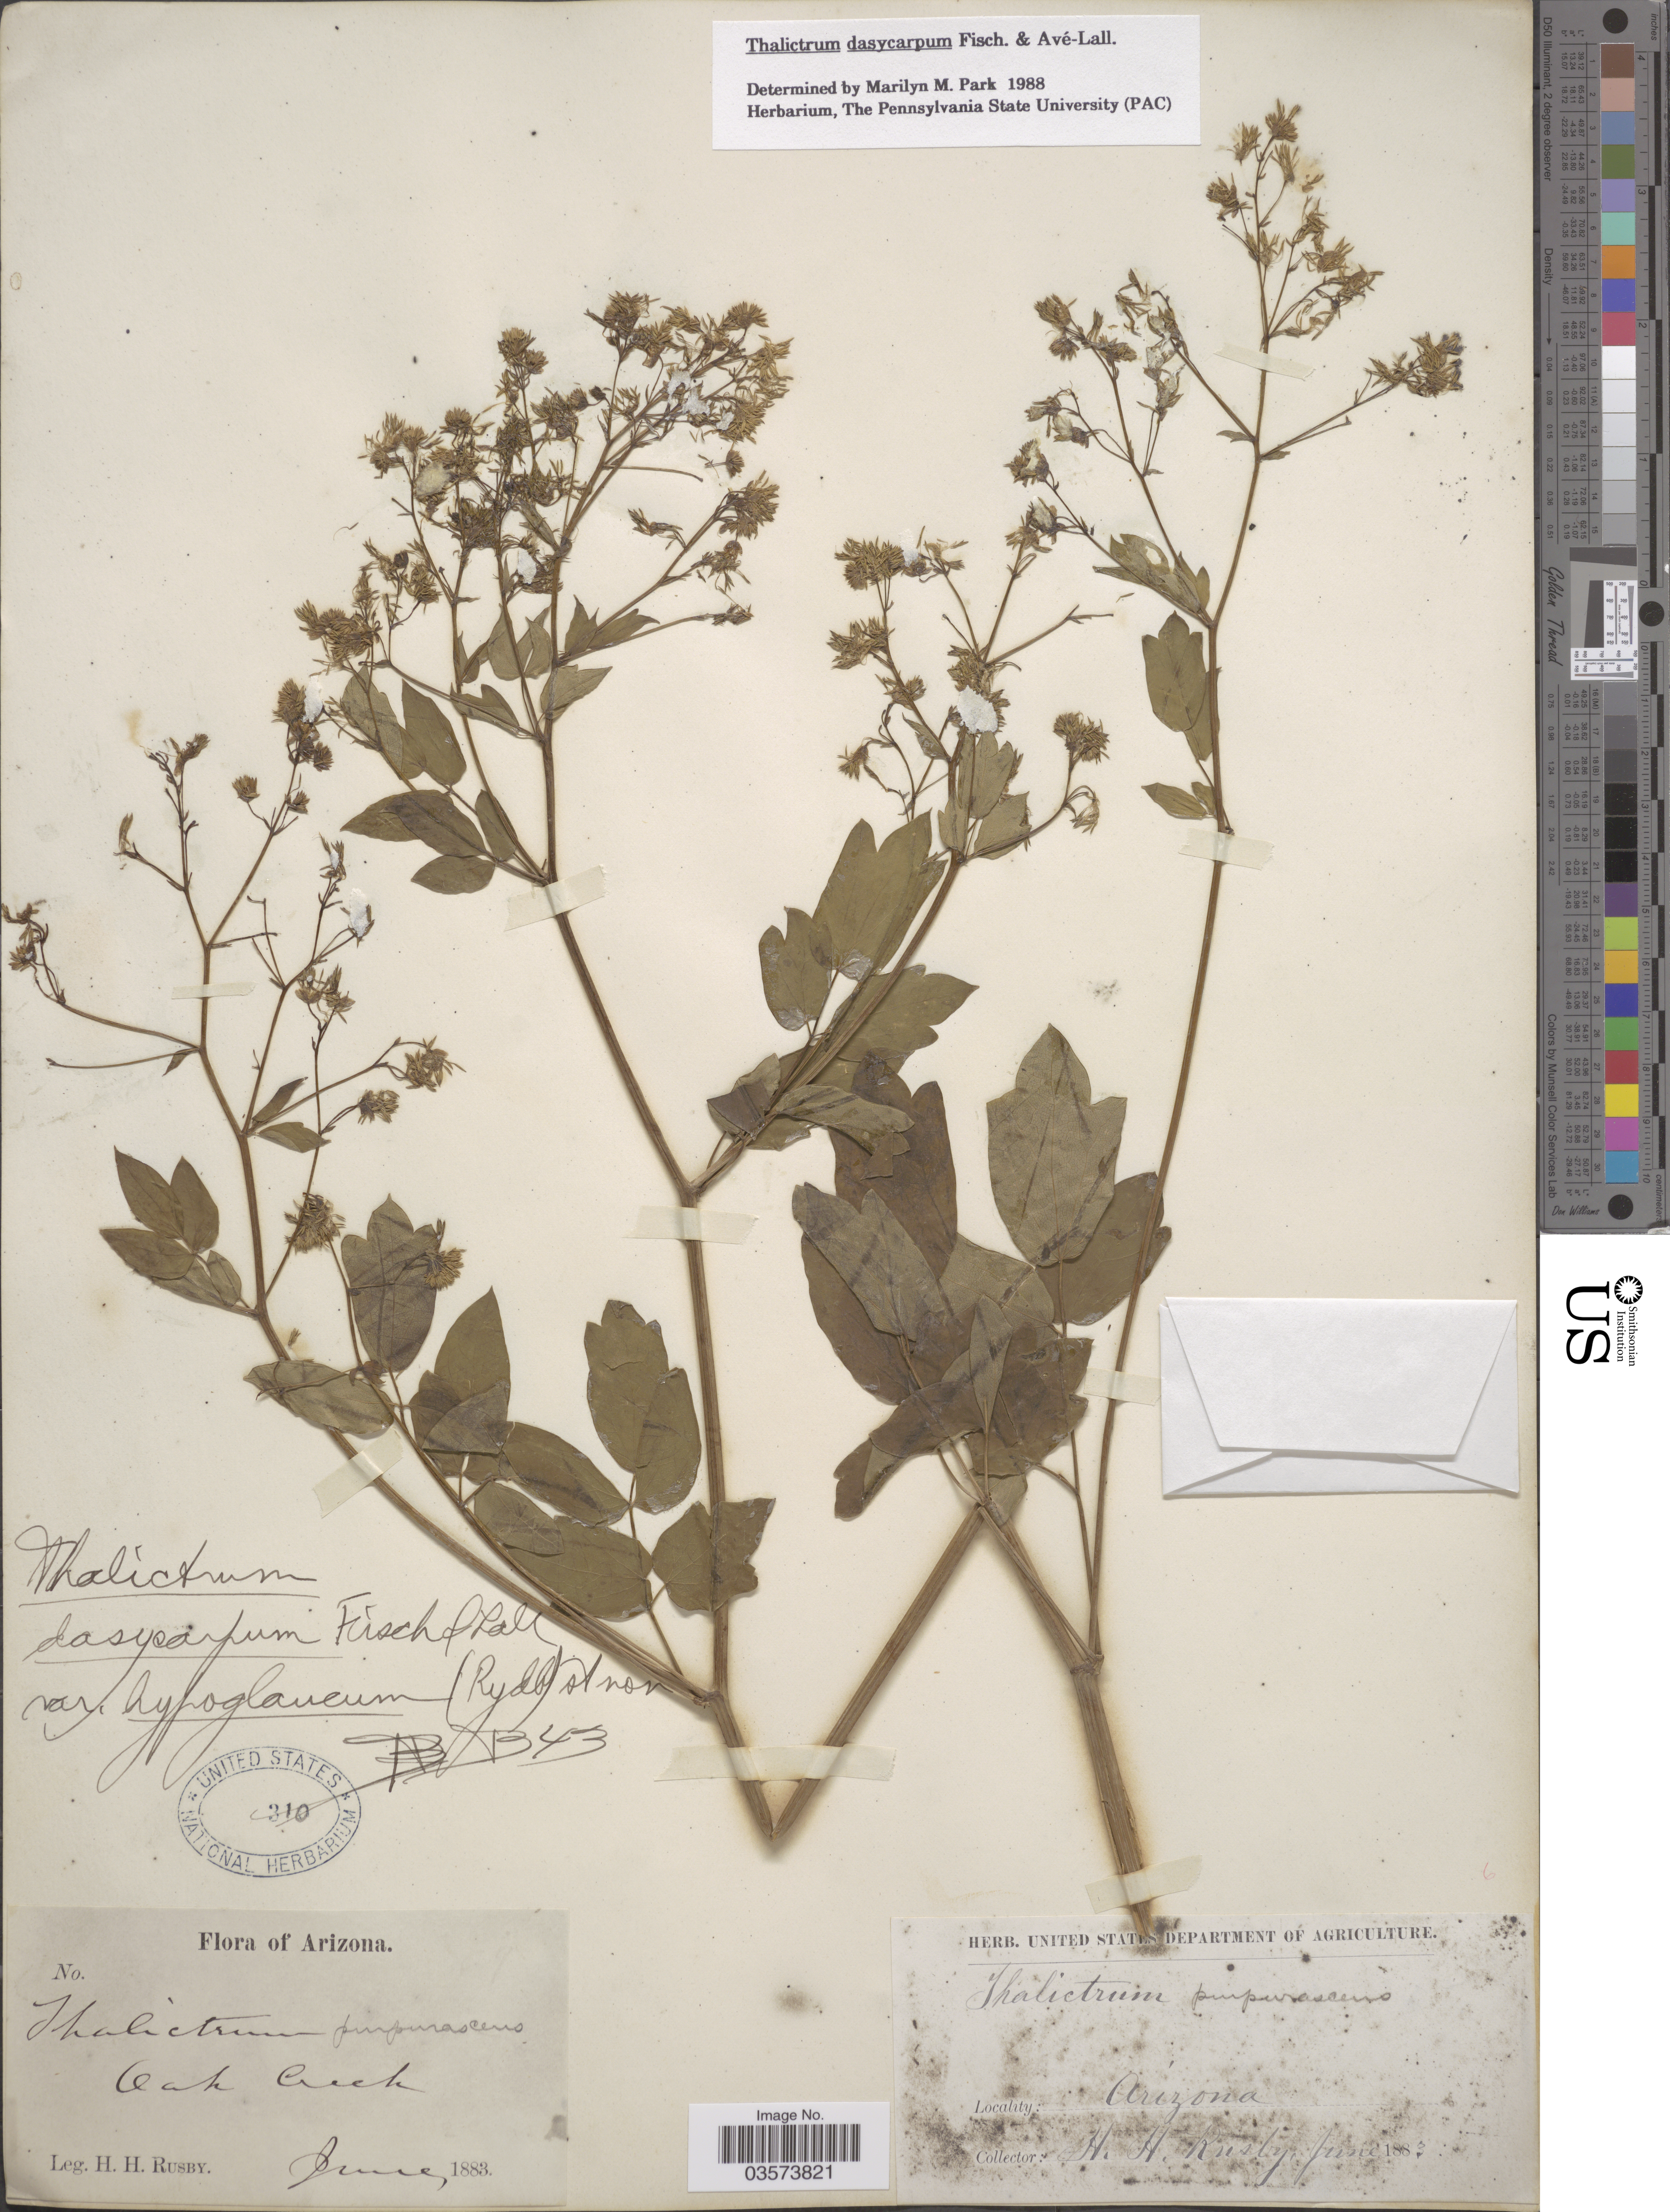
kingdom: Plantae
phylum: Tracheophyta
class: Magnoliopsida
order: Ranunculales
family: Ranunculaceae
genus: Thalictrum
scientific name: Thalictrum dasycarpum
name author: Fisch. & Avé-Lall.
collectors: H. H. Rusby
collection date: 1883-06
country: United States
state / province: Arizona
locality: Oak Creek.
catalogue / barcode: US 310